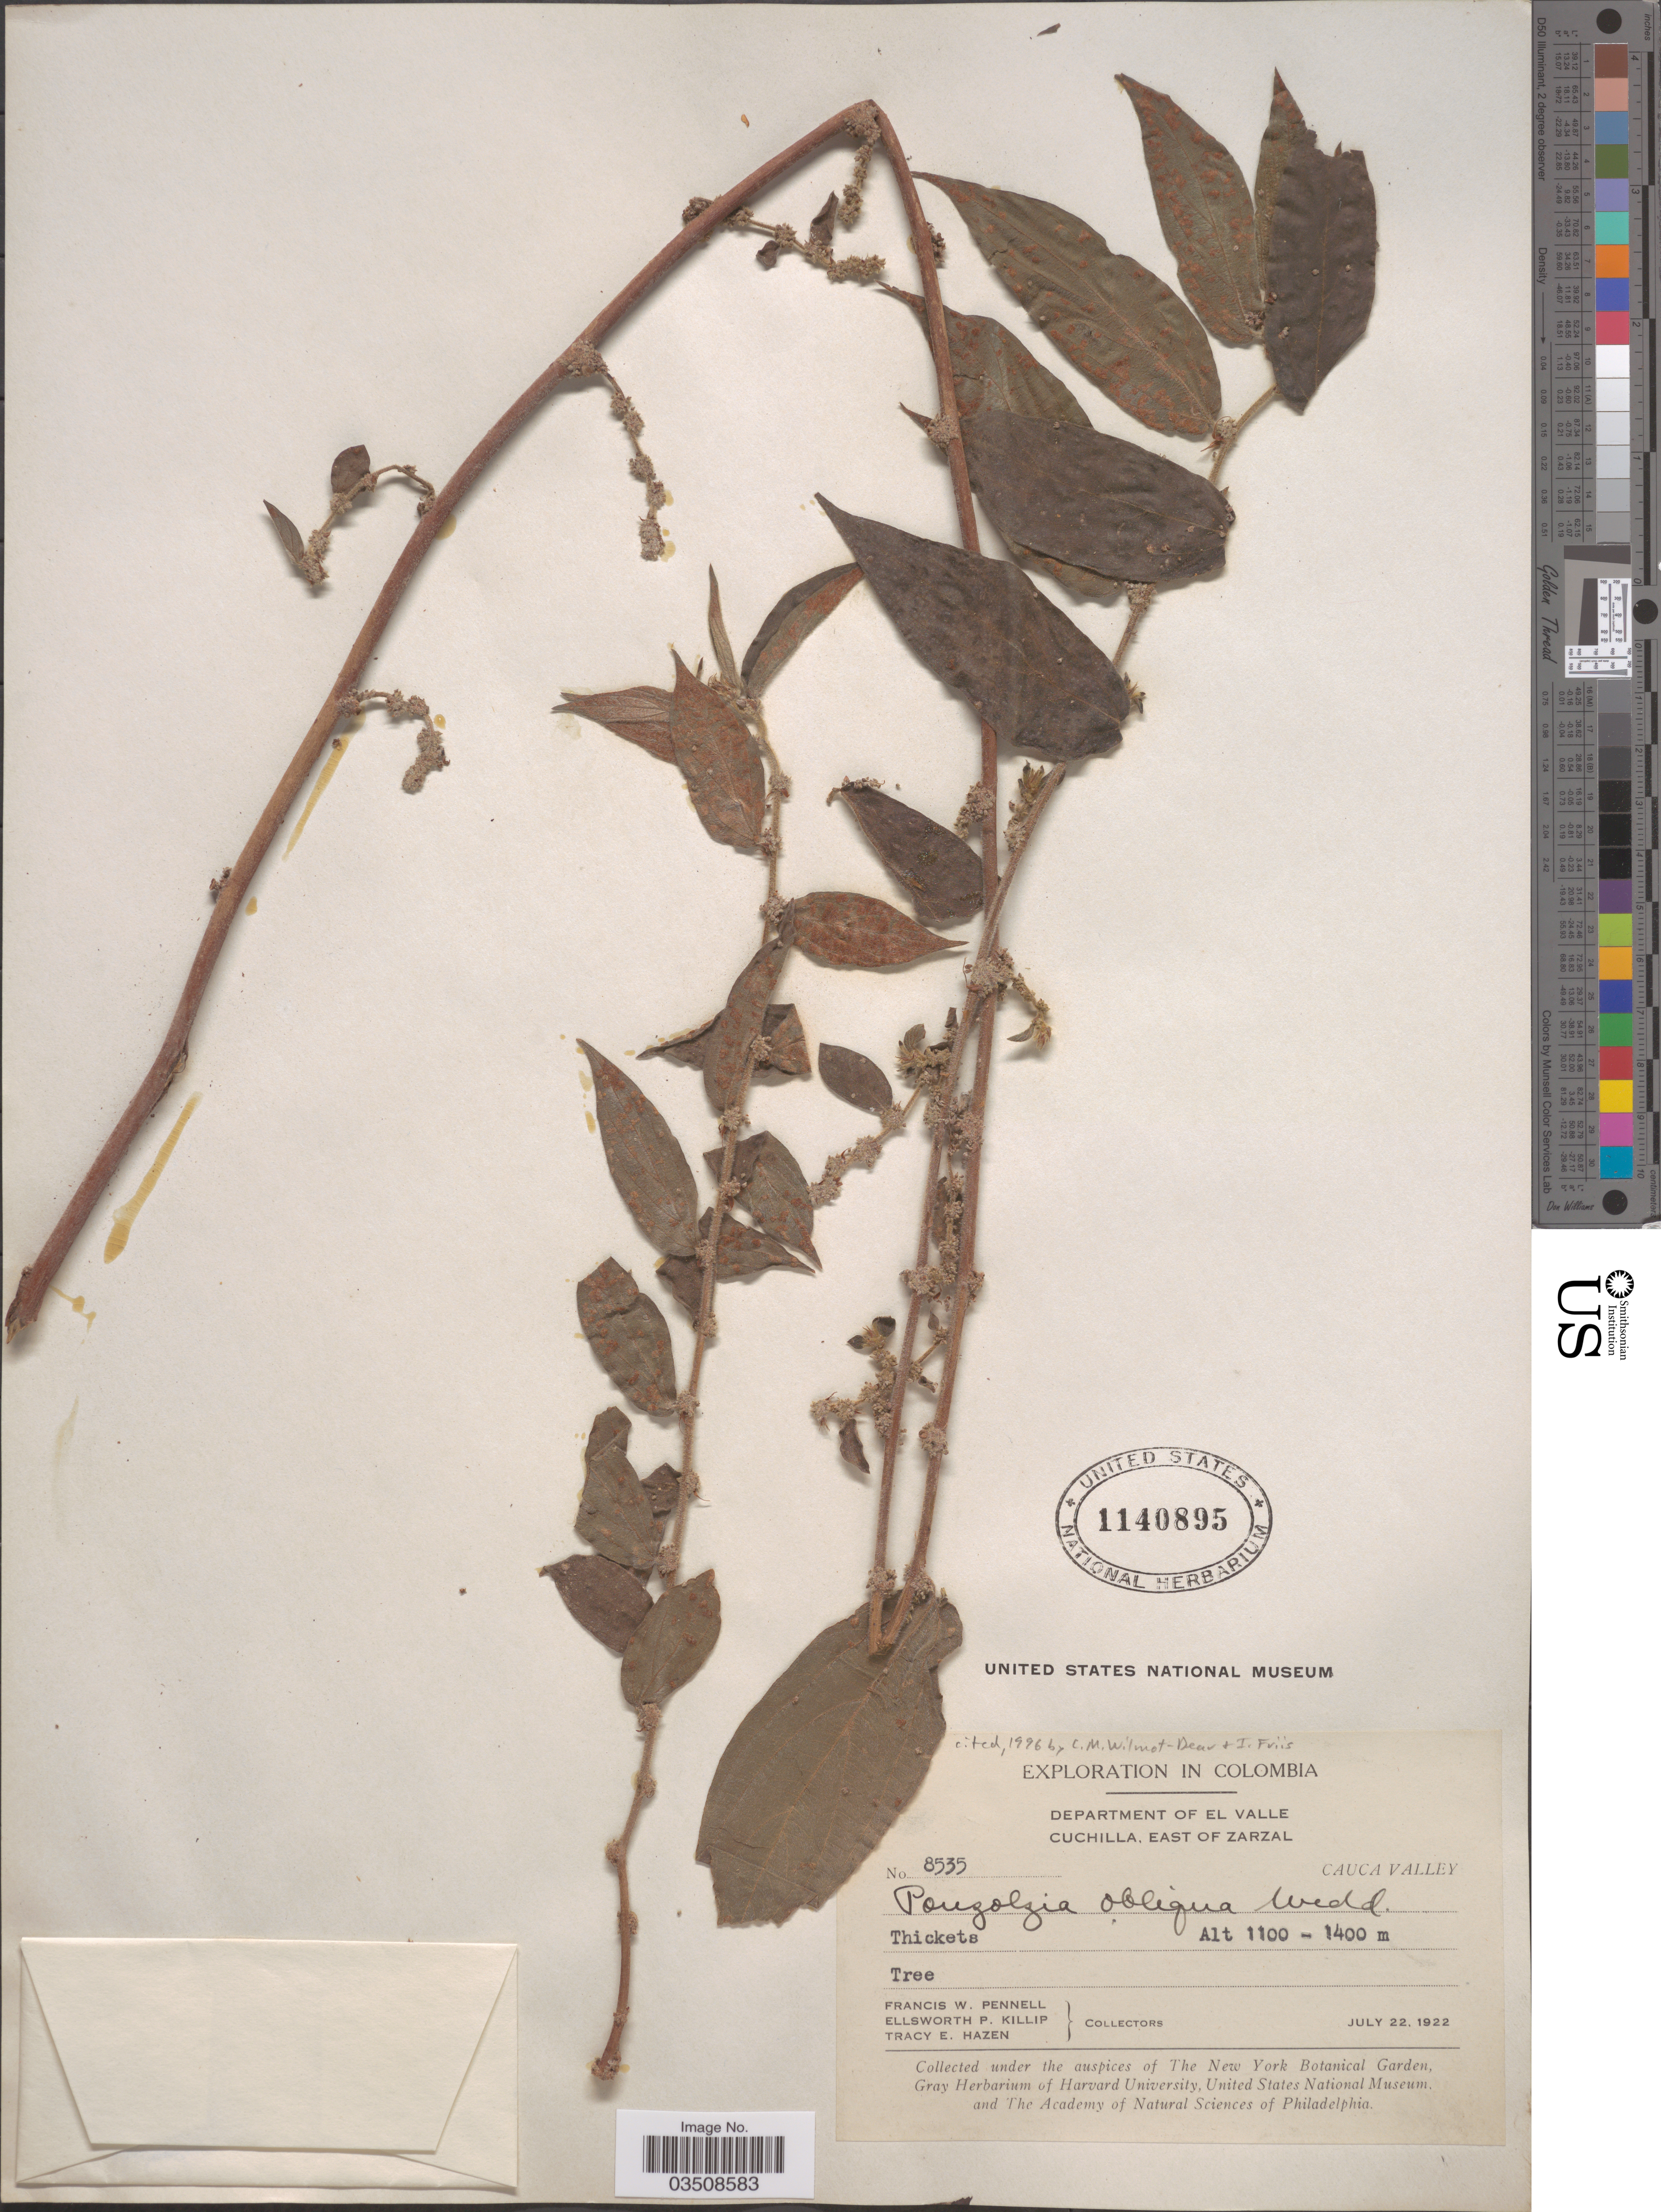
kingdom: Plantae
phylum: Tracheophyta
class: Magnoliopsida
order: Rosales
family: Urticaceae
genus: Pouzolzia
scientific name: Pouzolzia obliqua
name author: (Poepp.) Gaudich.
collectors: F. W. Pennell, E. P. Killip & T. E. Hazen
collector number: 8535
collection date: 1922-07-22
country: Colombia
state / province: Valle del Cauca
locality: Department of El Valle. Cuchilla, East of Zarzal. Cauca Valley.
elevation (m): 1100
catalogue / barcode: US 1140895